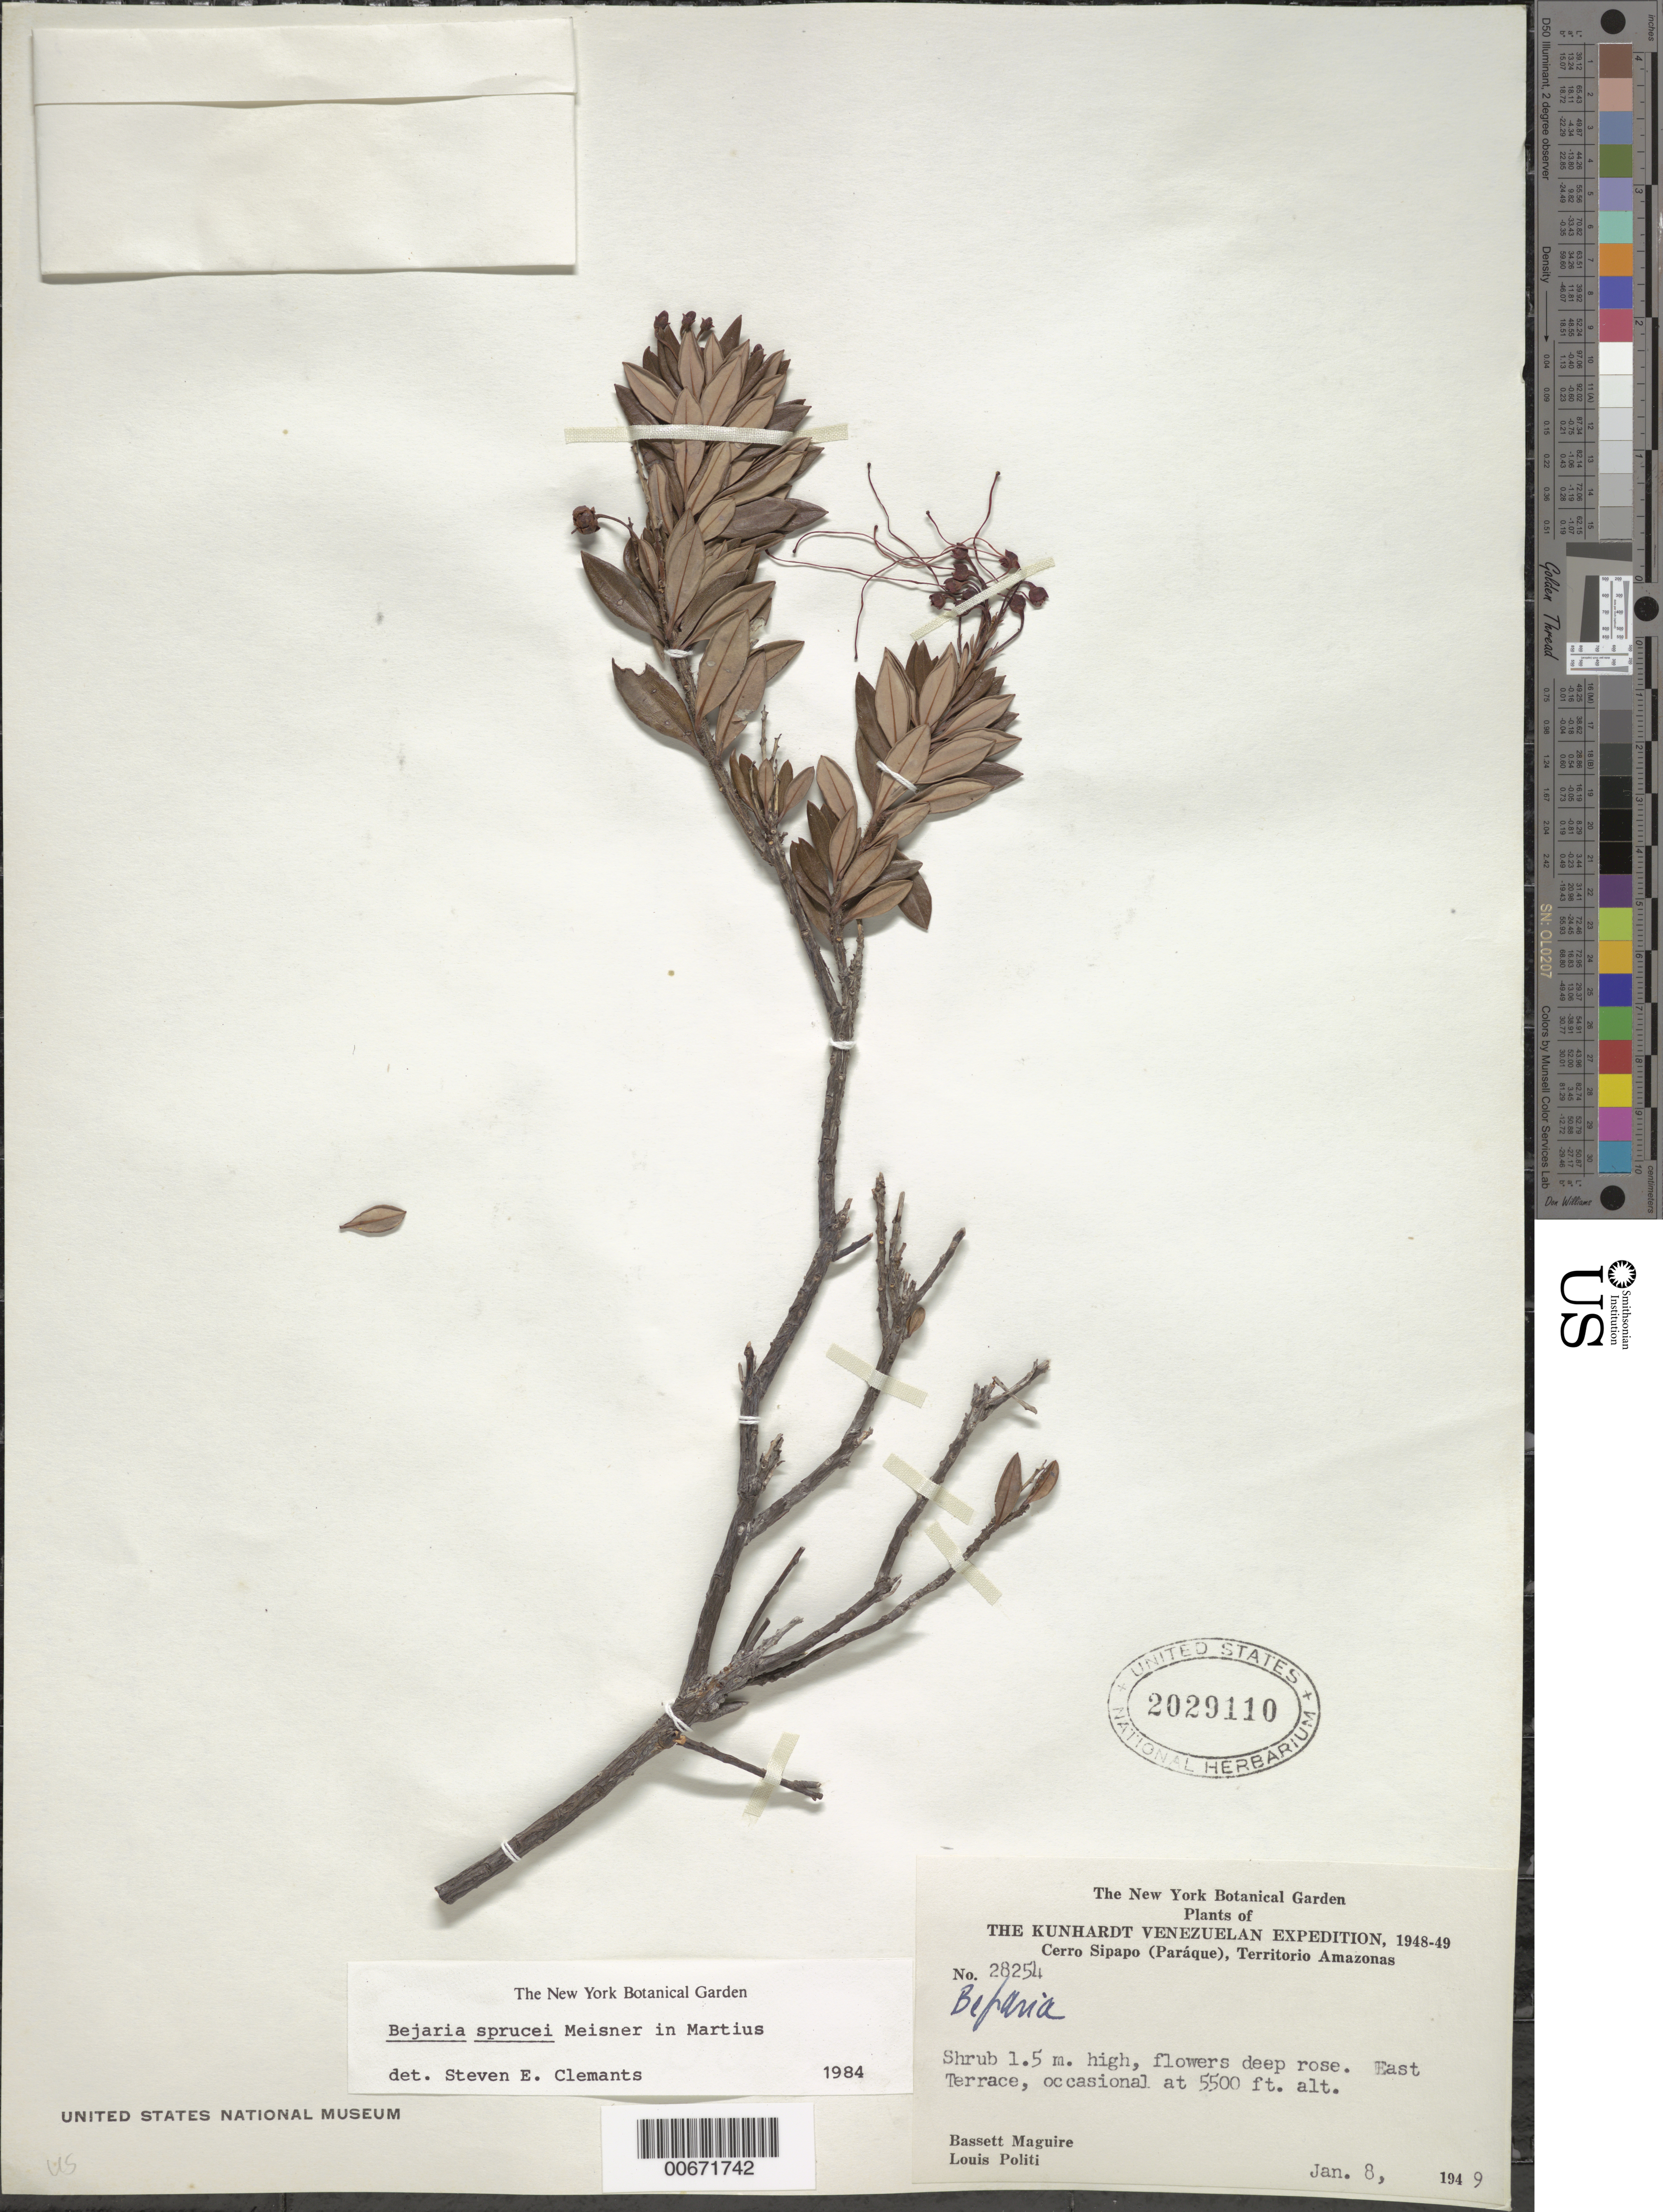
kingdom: Plantae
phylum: Tracheophyta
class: Magnoliopsida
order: Ericales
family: Ericaceae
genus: Bejaria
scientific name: Bejaria sprucei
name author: Meisn.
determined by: Clemants, S. E.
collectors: B. Maguire & L. Politi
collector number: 28254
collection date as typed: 8-Jan-49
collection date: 1949-01-08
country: Venezuela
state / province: Amazonas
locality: Cerro Sipapo (Paráque), East Terrace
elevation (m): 1650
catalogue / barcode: US 2029110